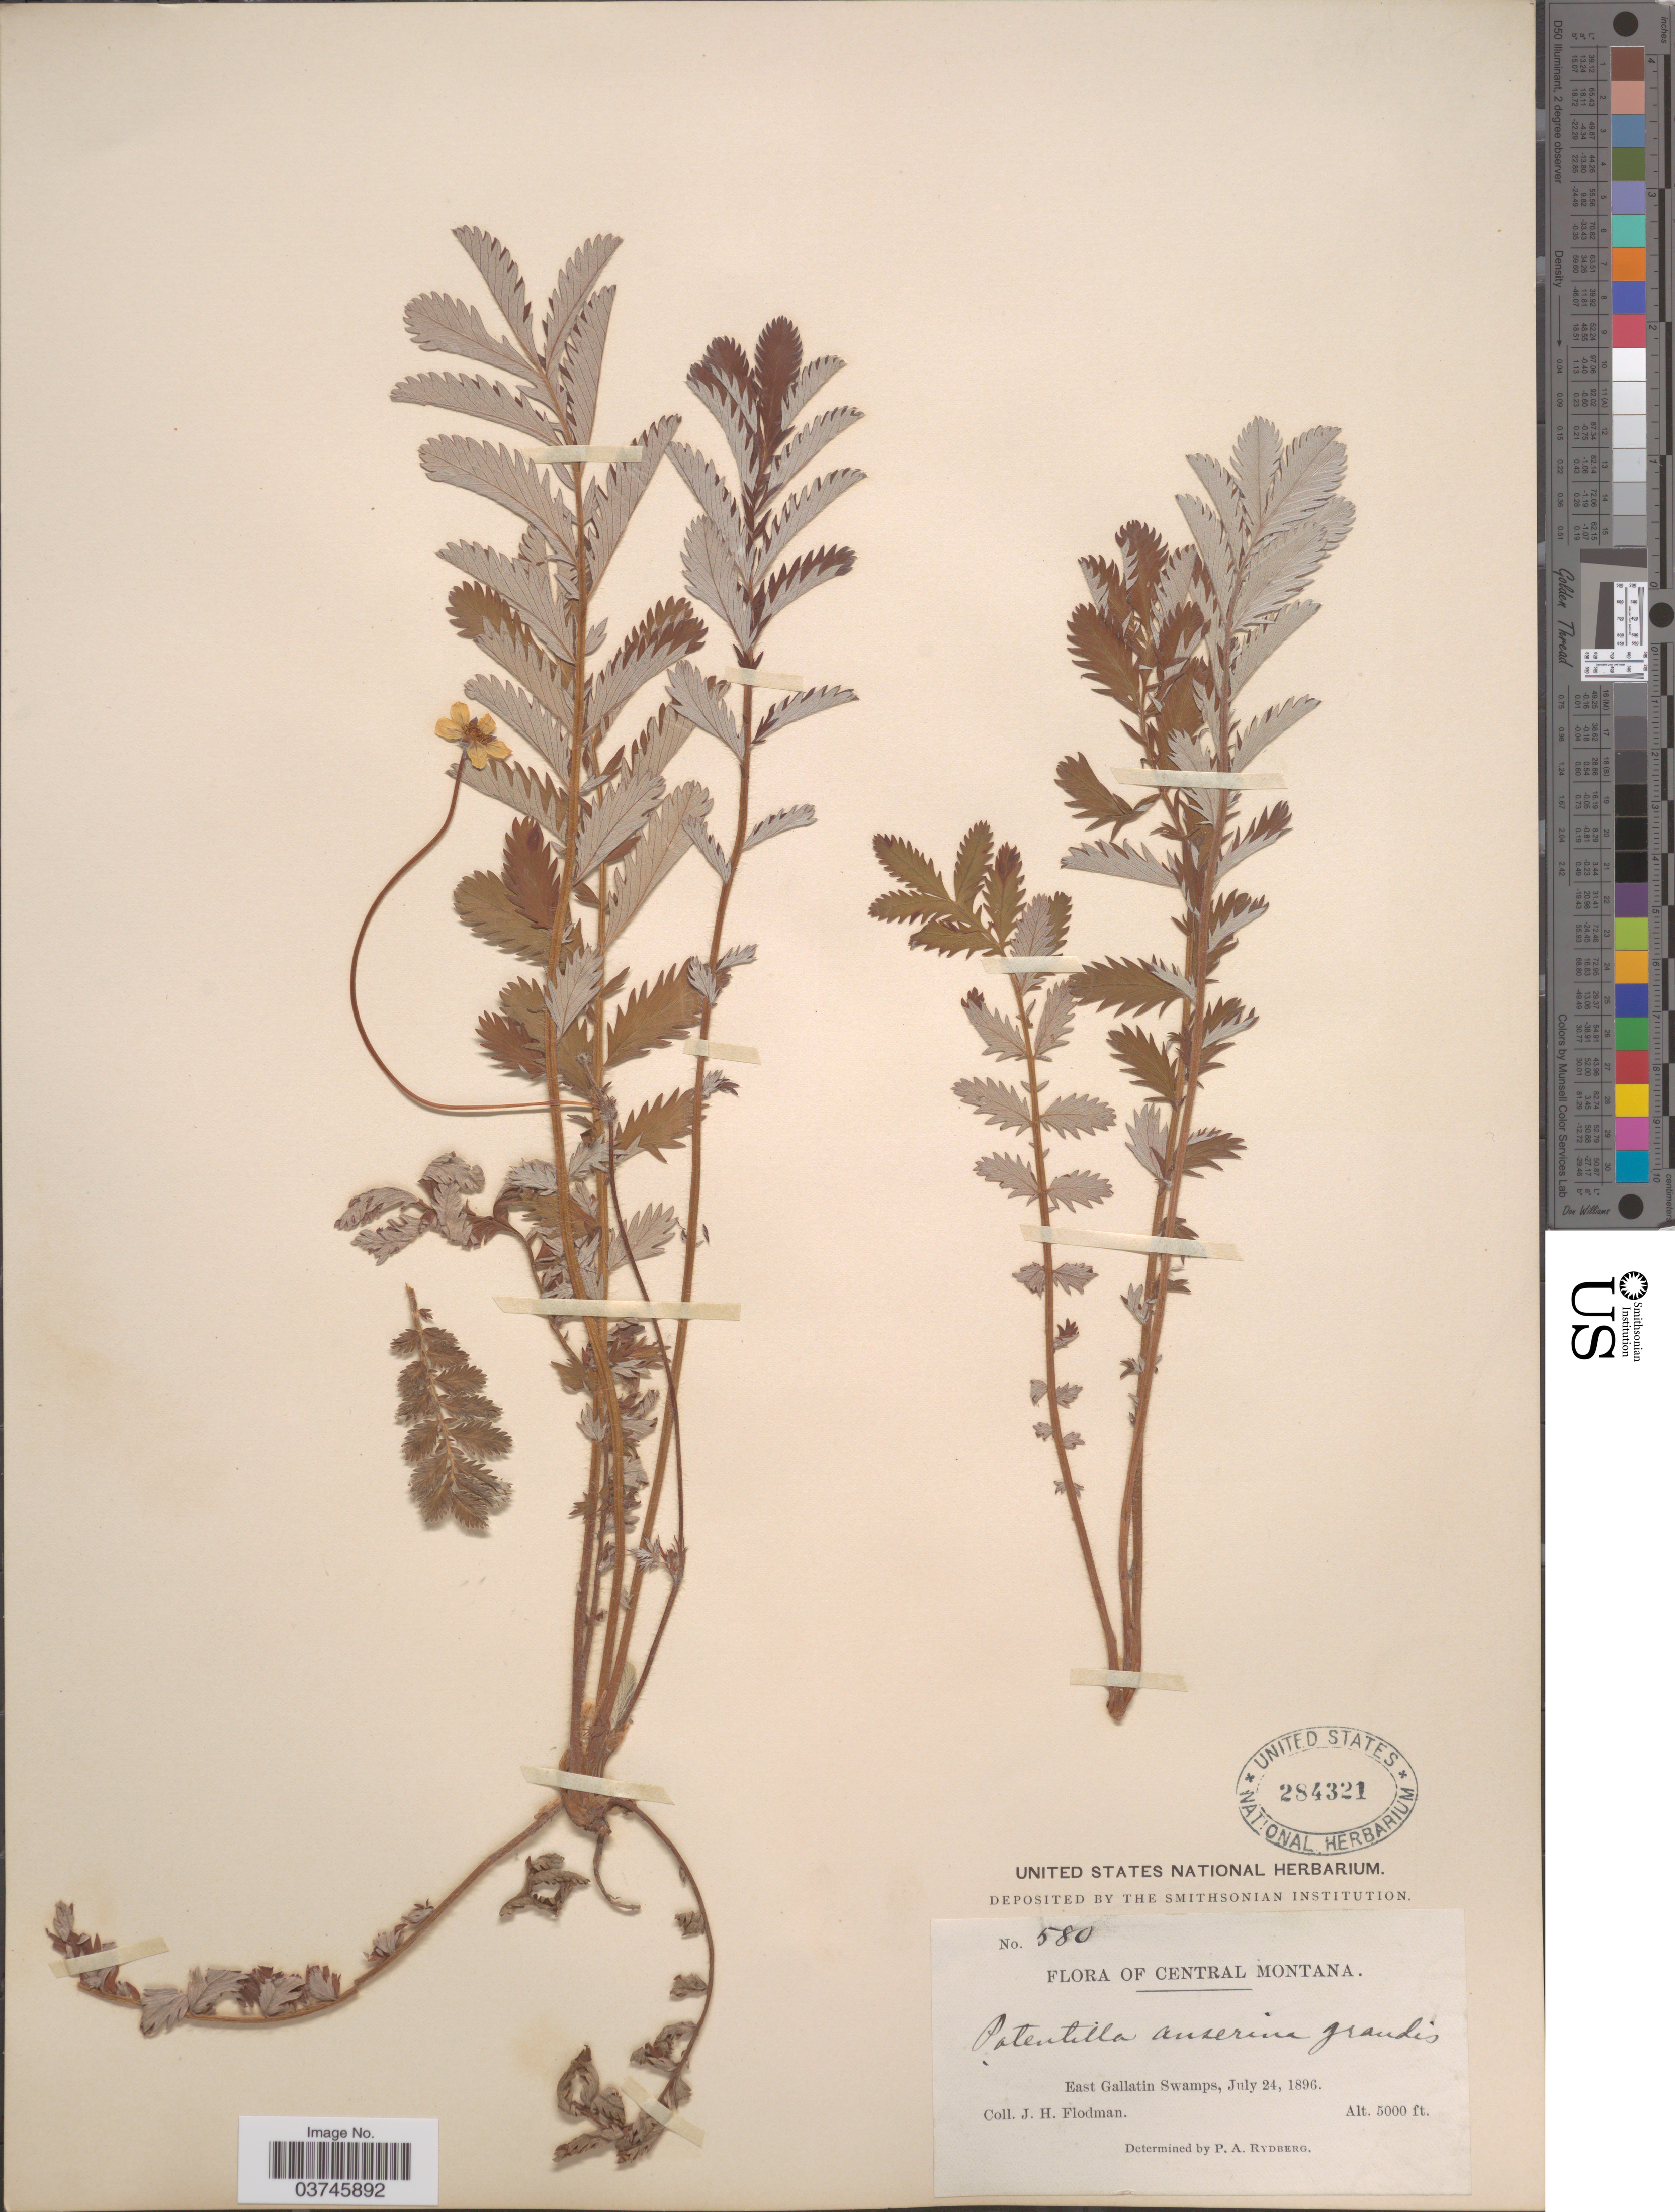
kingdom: Plantae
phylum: Tracheophyta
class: Magnoliopsida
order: Rosales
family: Rosaceae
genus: Argentina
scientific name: Argentina anserina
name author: (L.) Rydb.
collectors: J. Flodman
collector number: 580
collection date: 1896-07-24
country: United States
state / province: Montana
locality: Central Montana. East Gallatin Swamps.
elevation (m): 1524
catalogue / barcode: US 284321